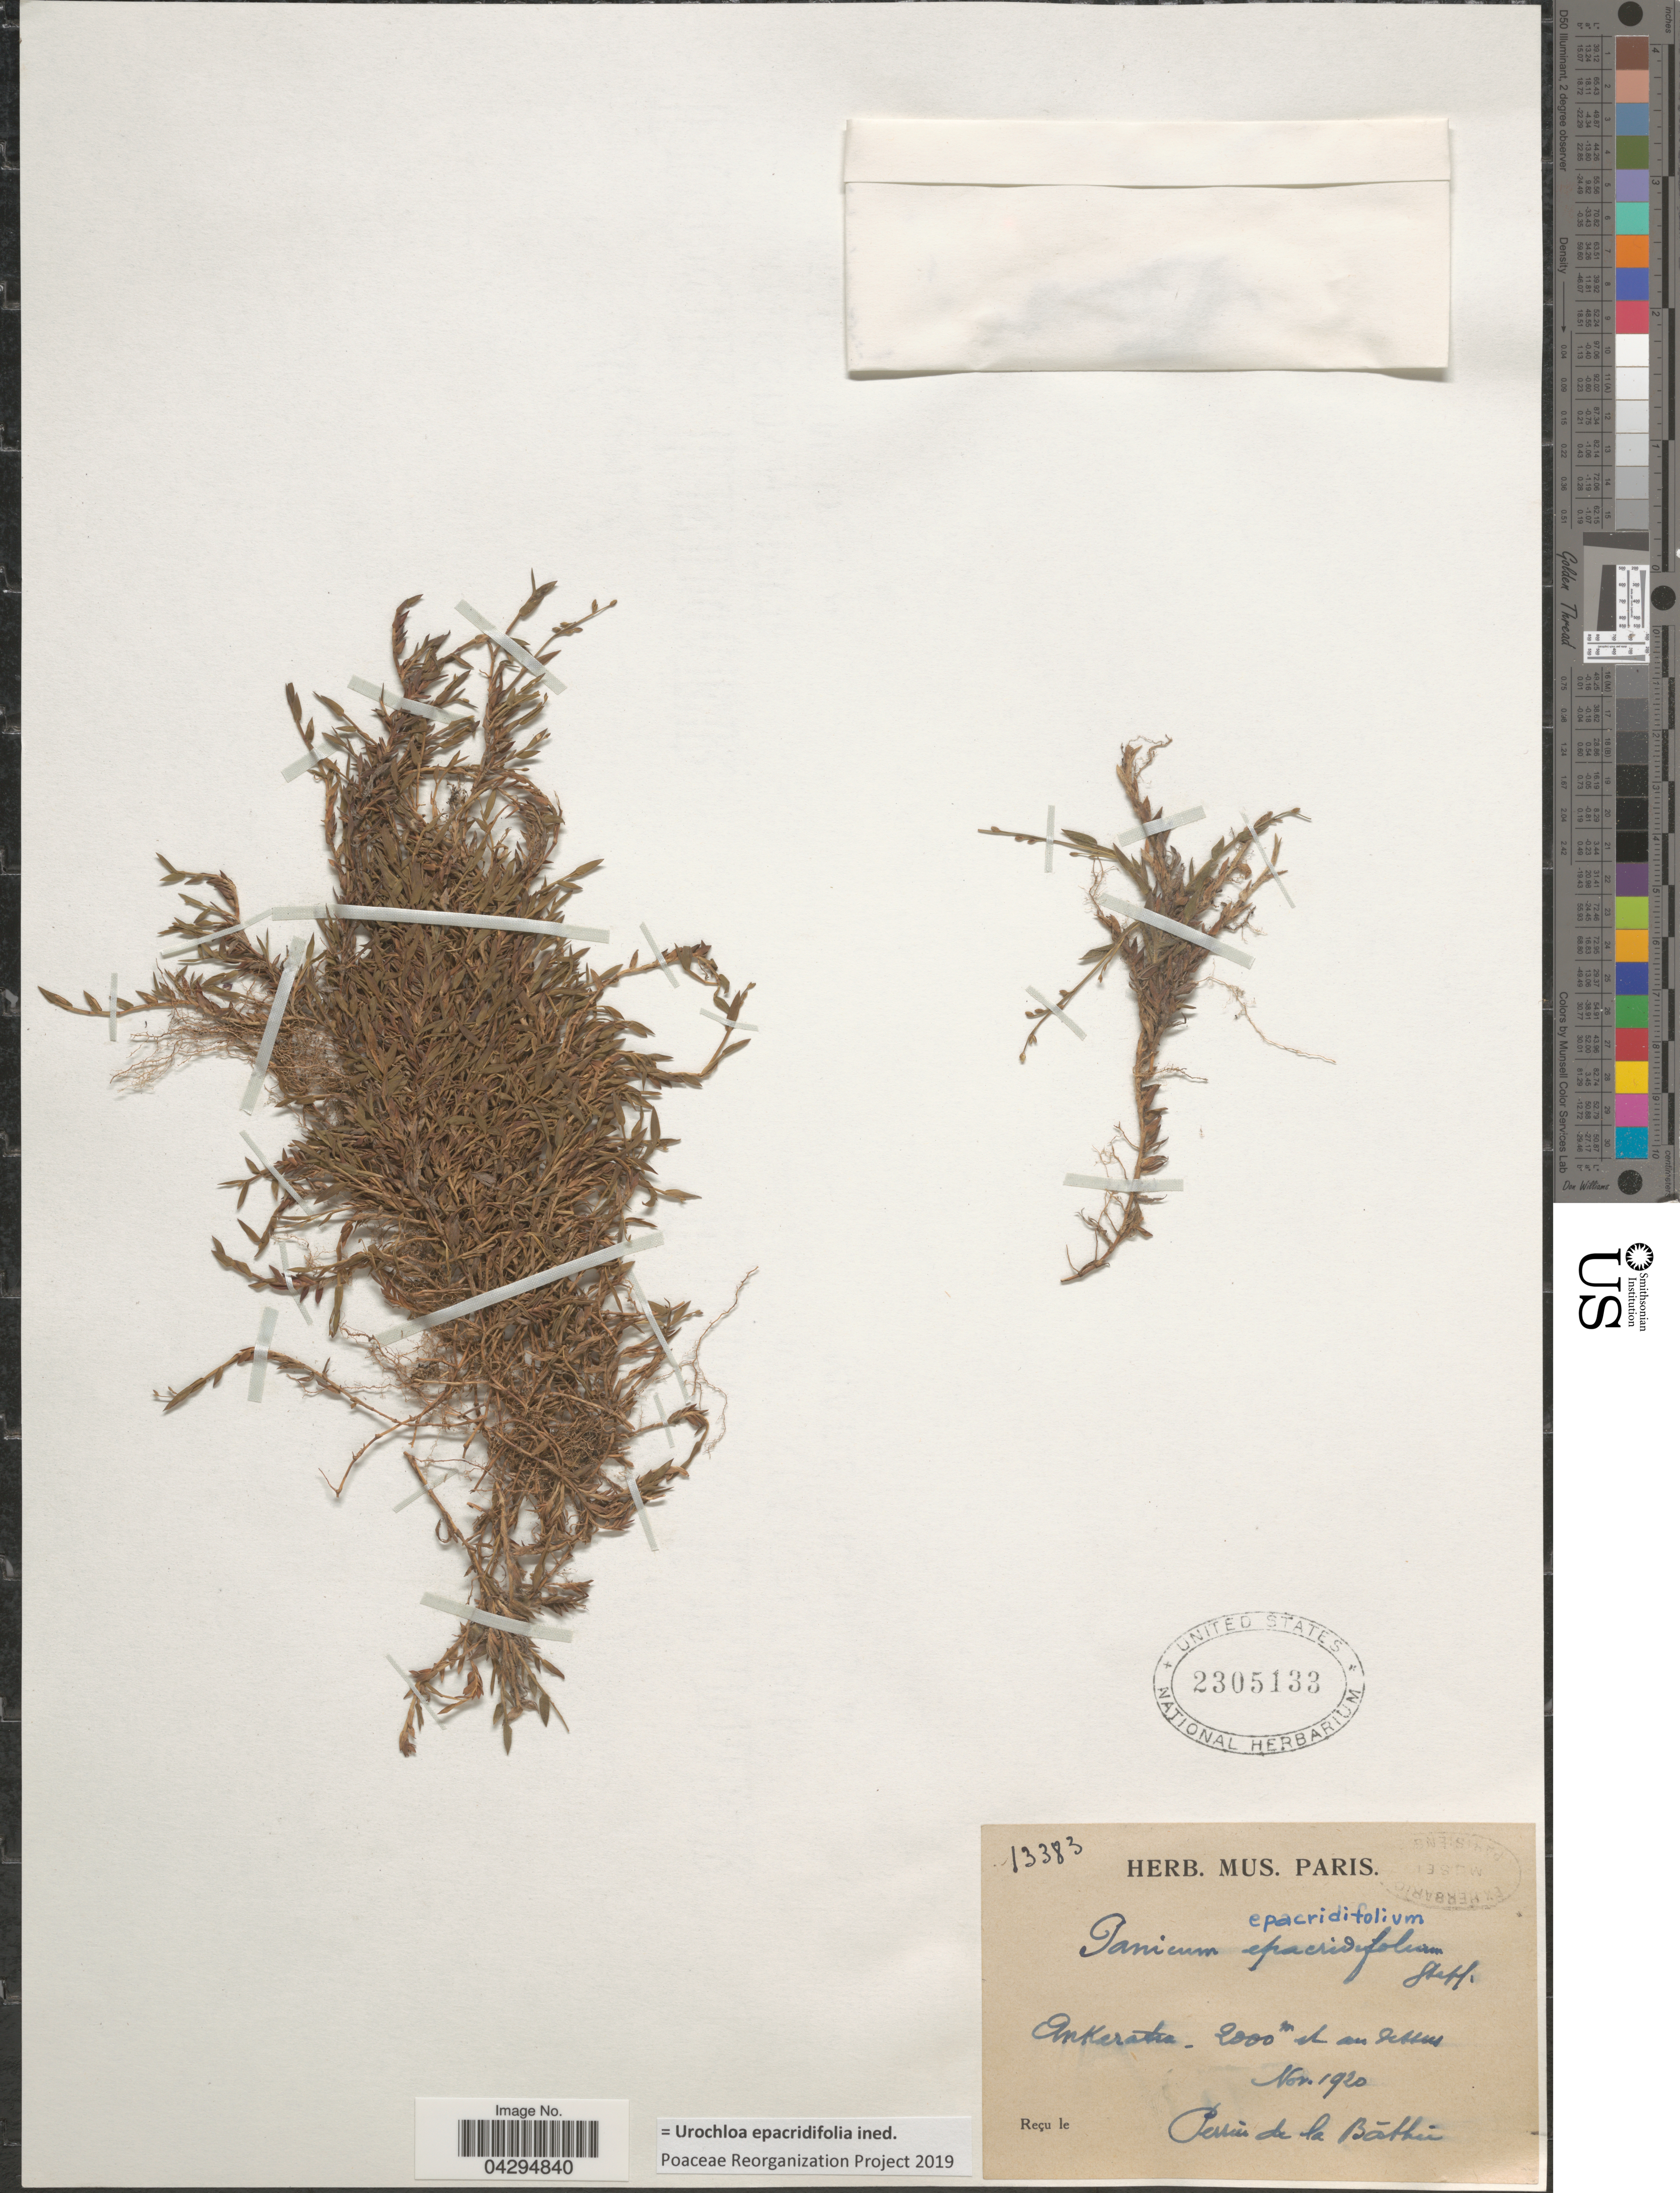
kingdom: Plantae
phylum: Tracheophyta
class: Liliopsida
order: Poales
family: Poaceae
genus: Urochloa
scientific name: Urochloa epacridifolia ined.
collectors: Perrier de la Bâthie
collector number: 13383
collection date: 1920-11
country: Madagascar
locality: Ankaratra.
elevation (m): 2000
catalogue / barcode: US 2305133